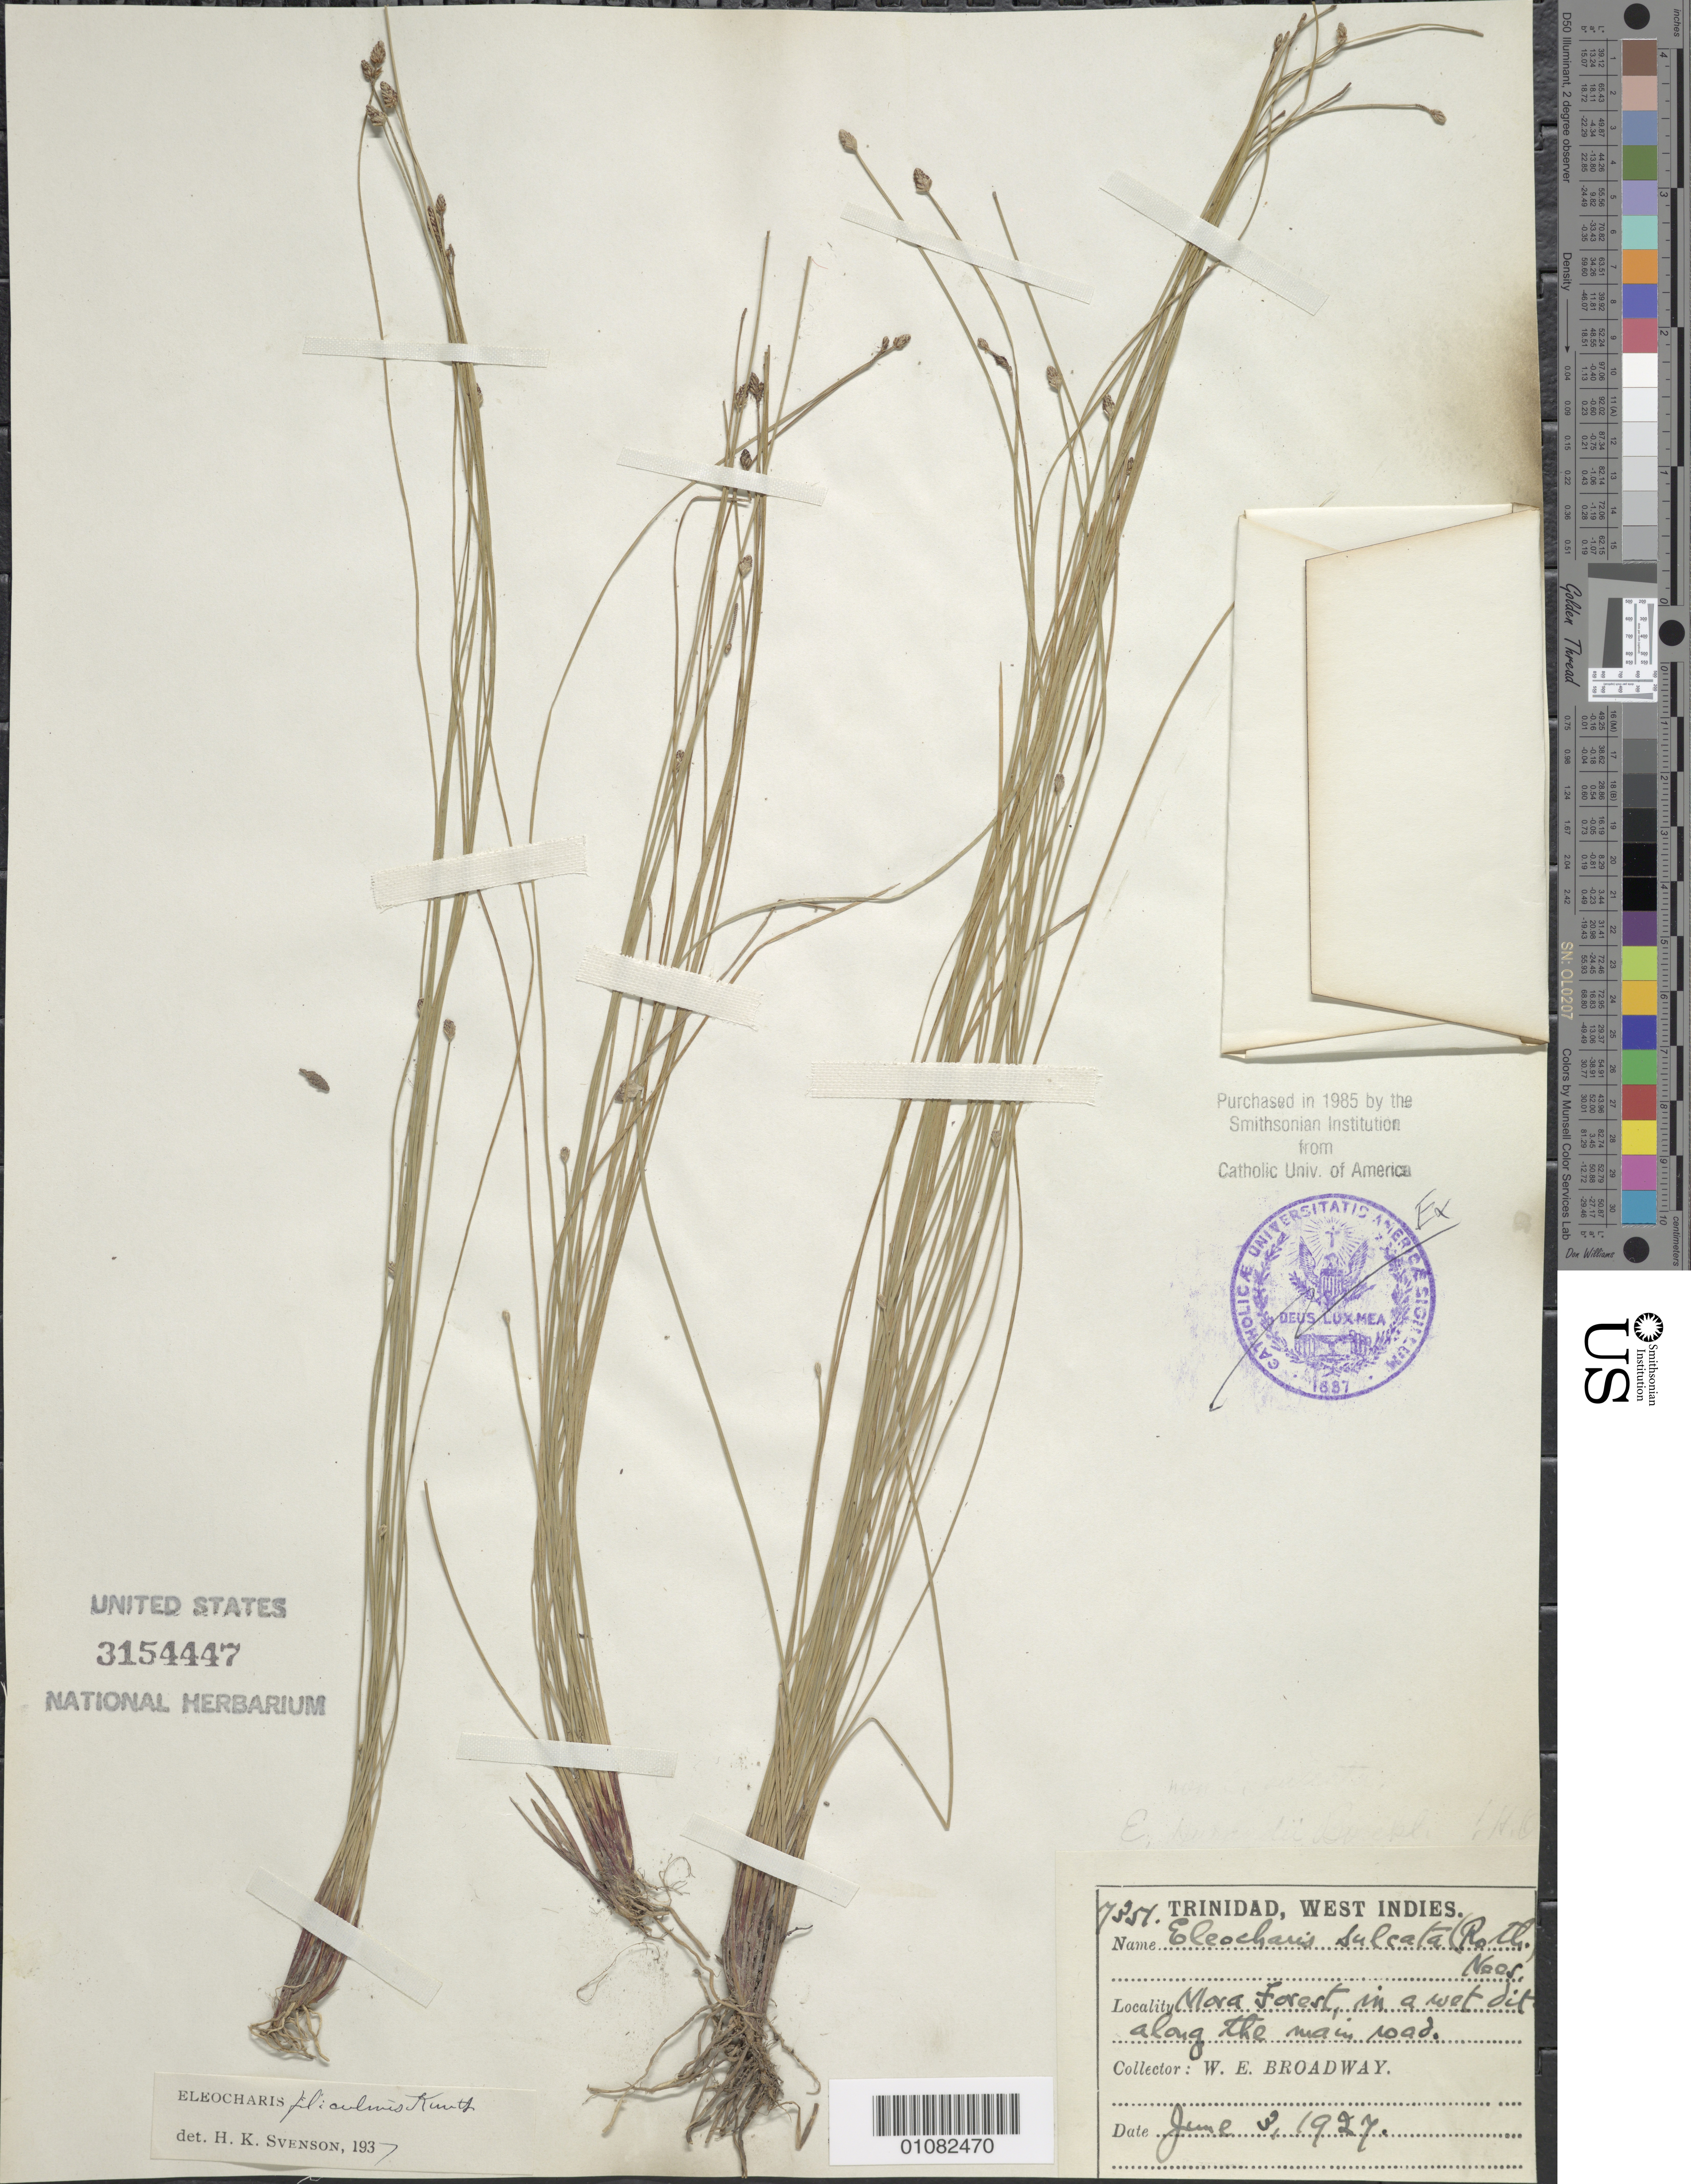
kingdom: Plantae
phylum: Tracheophyta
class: Liliopsida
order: Poales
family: Cyperaceae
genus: Eleocharis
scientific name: Eleocharis filiculmis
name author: Kunth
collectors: W. E. Broadway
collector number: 7351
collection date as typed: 03 Jun 1927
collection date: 1927-06-03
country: Trinidad and Tobago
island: Trinidad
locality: Mora Forest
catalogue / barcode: US 3154447